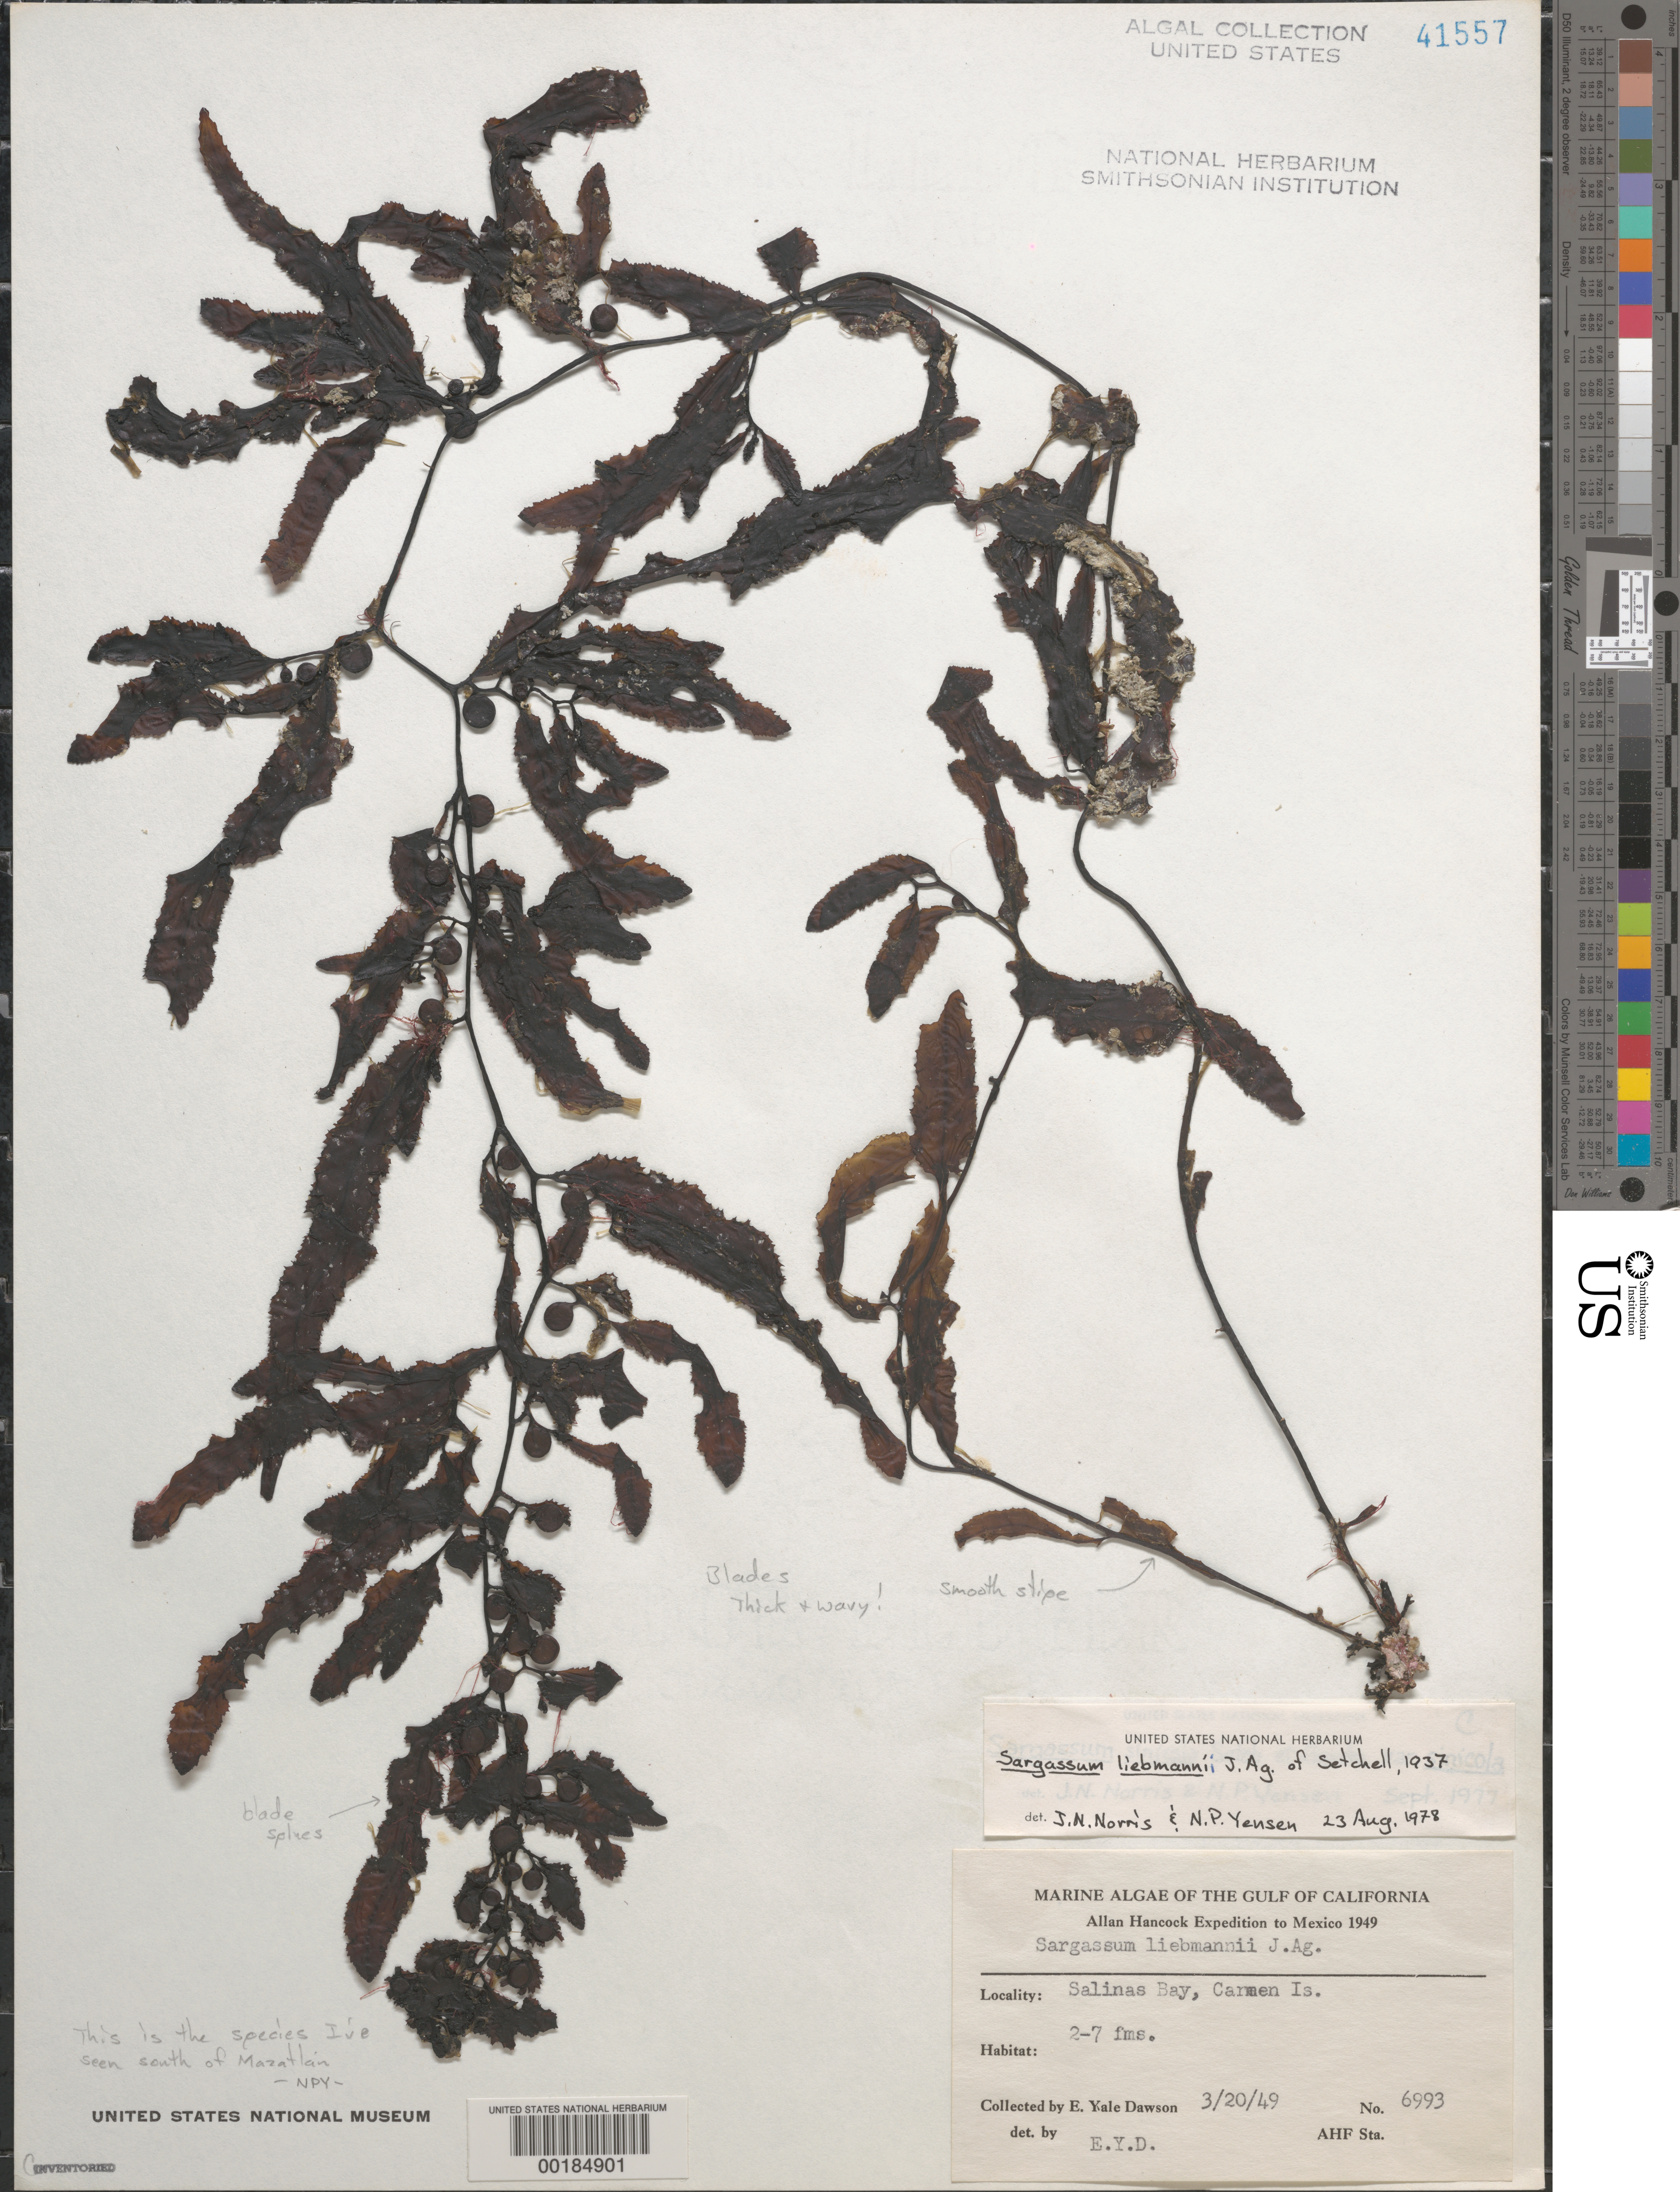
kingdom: Chromista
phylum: Ochrophyta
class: Phaeophyceae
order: Fucales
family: Sargassaceae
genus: Sargassum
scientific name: Sargassum liebmannii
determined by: Norris, J. N.; Yensen, N. P.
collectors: E. Y. Dawson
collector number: EYD 6993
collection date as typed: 20 Mar 1949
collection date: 1949-03-20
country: Mexico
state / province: Baja California Sur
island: Isla Carmen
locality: Bahia Salinas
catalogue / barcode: US 41557